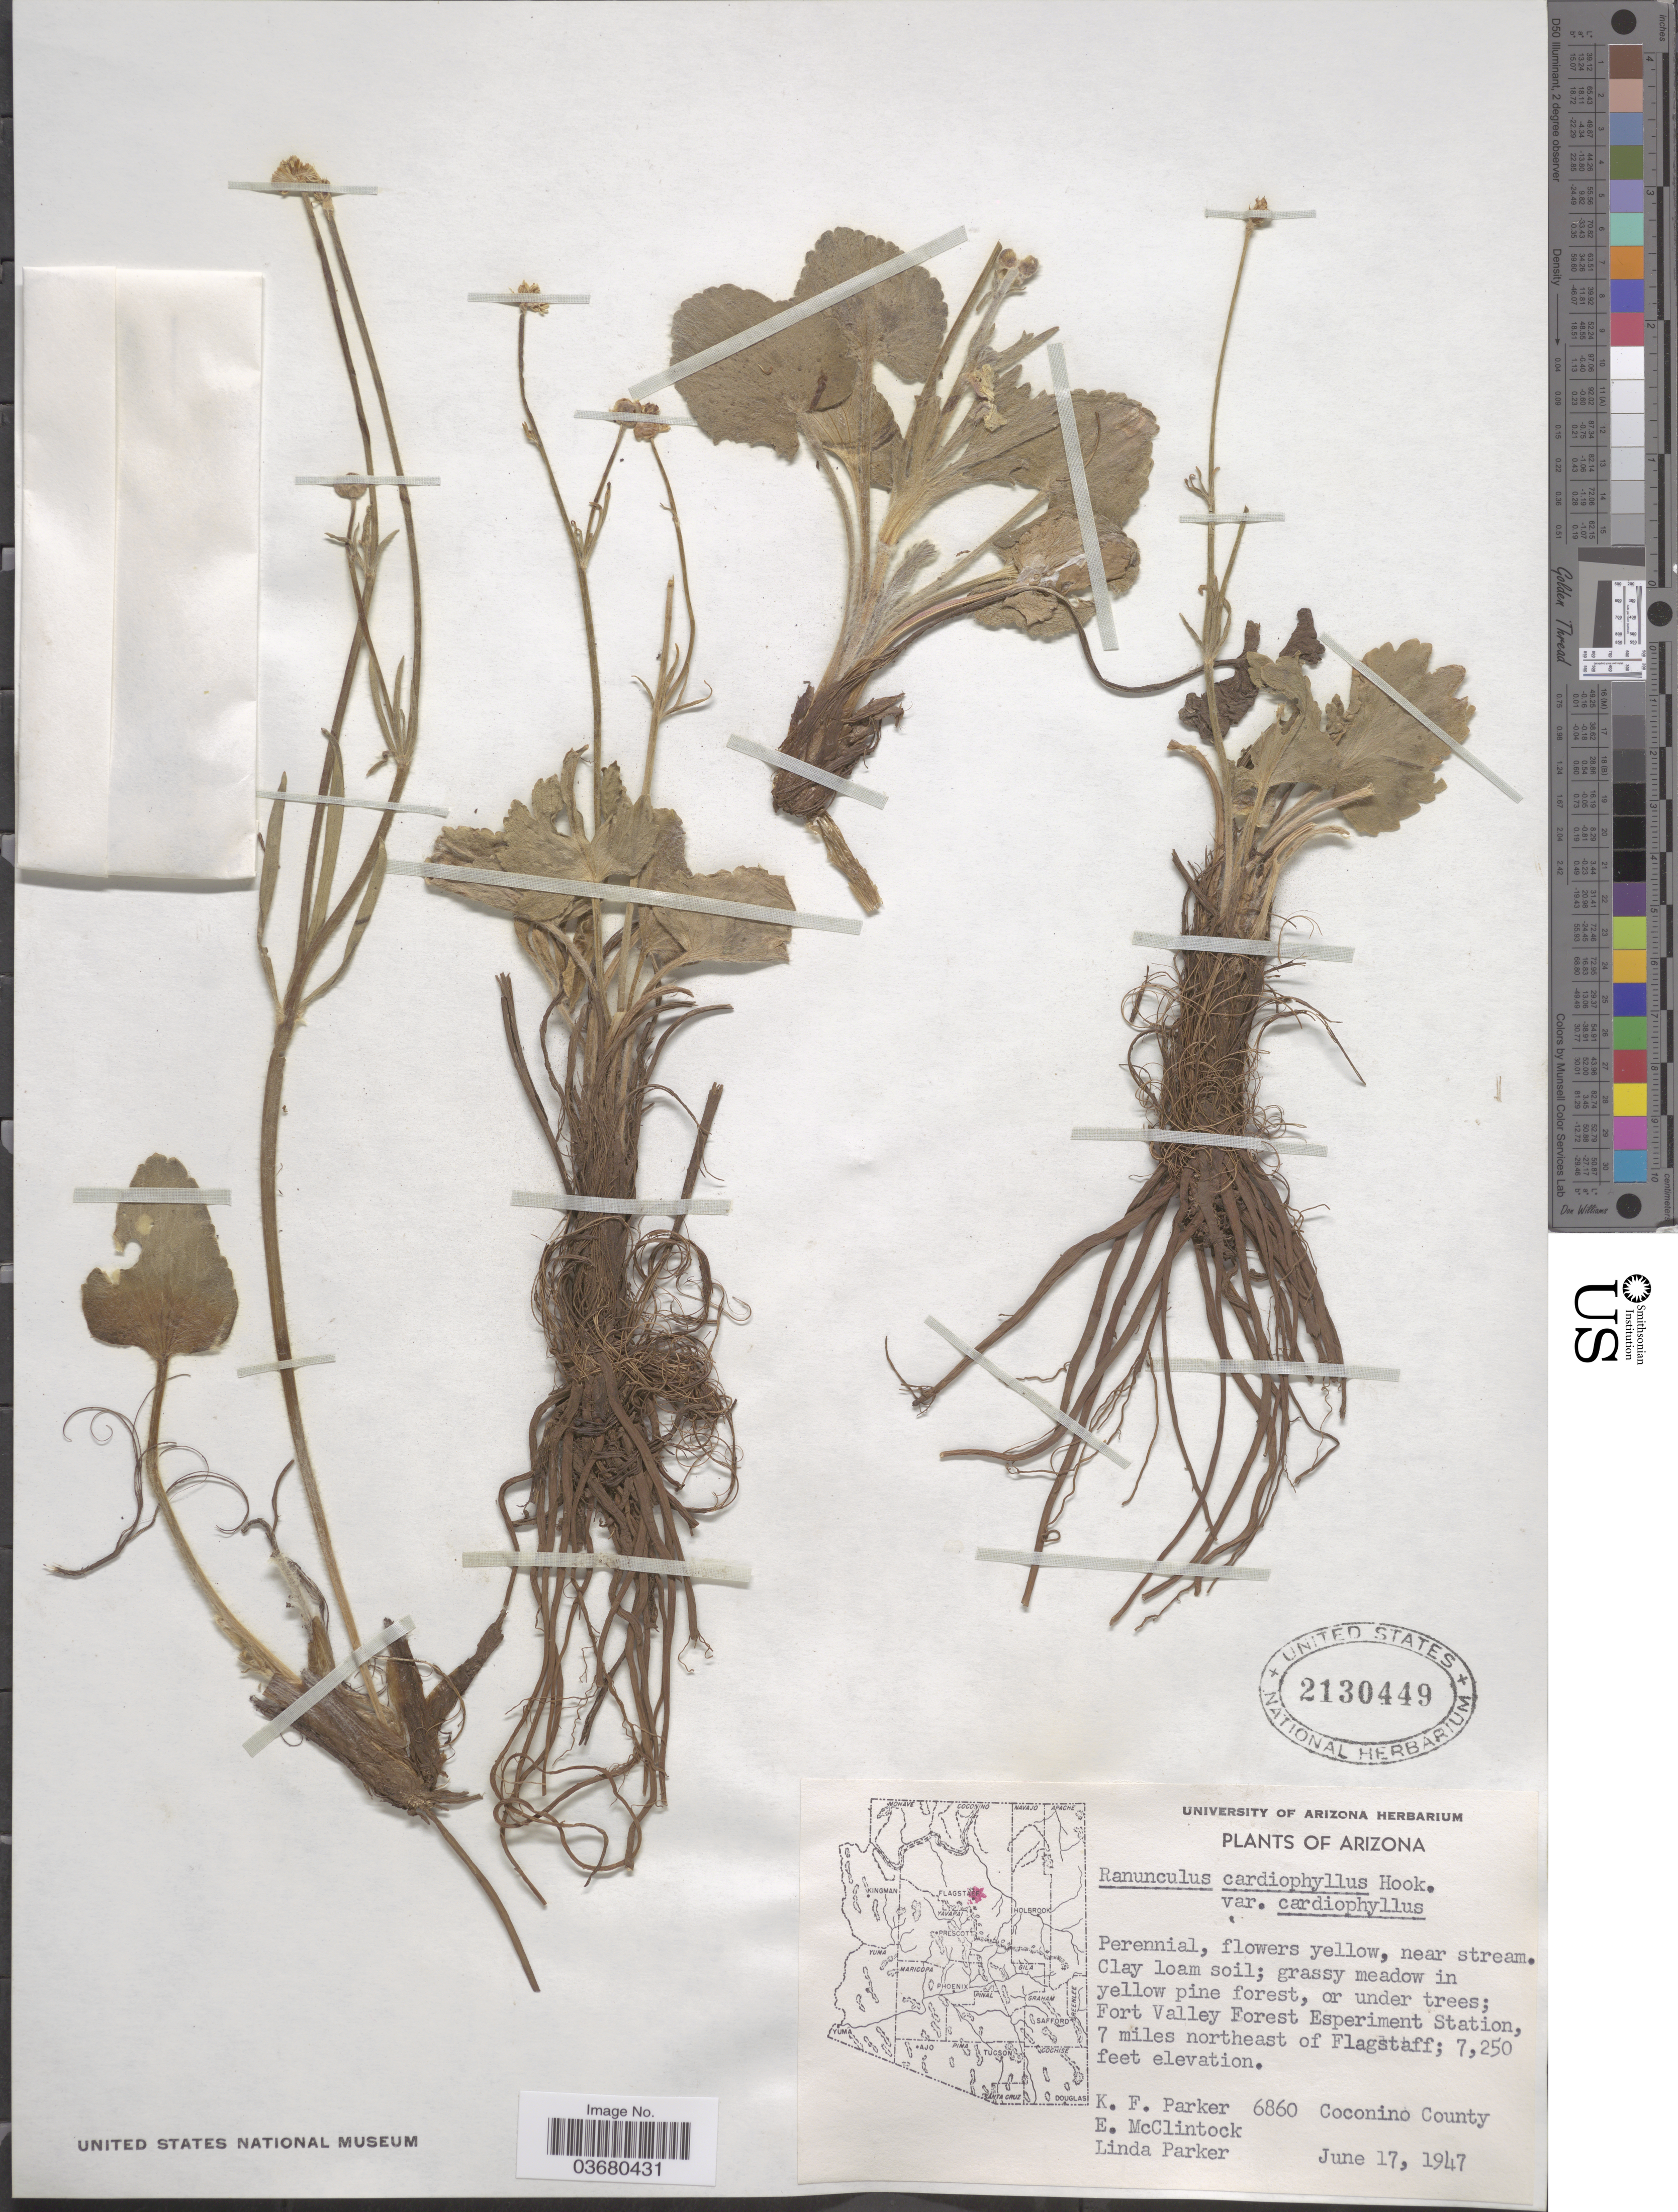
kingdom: Plantae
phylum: Tracheophyta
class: Magnoliopsida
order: Ranunculales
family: Ranunculaceae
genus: Ranunculus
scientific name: Ranunculus cardiophyllus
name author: Hook.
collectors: K. F. Parker, E. McClintock & L. Parker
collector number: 6860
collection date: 1947-06-17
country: United States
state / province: Arizona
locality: Fort Valley Forest Esperiment Station, 7 miles northeast of Flagstaff. Coconino County.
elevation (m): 2210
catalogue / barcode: US 2130449